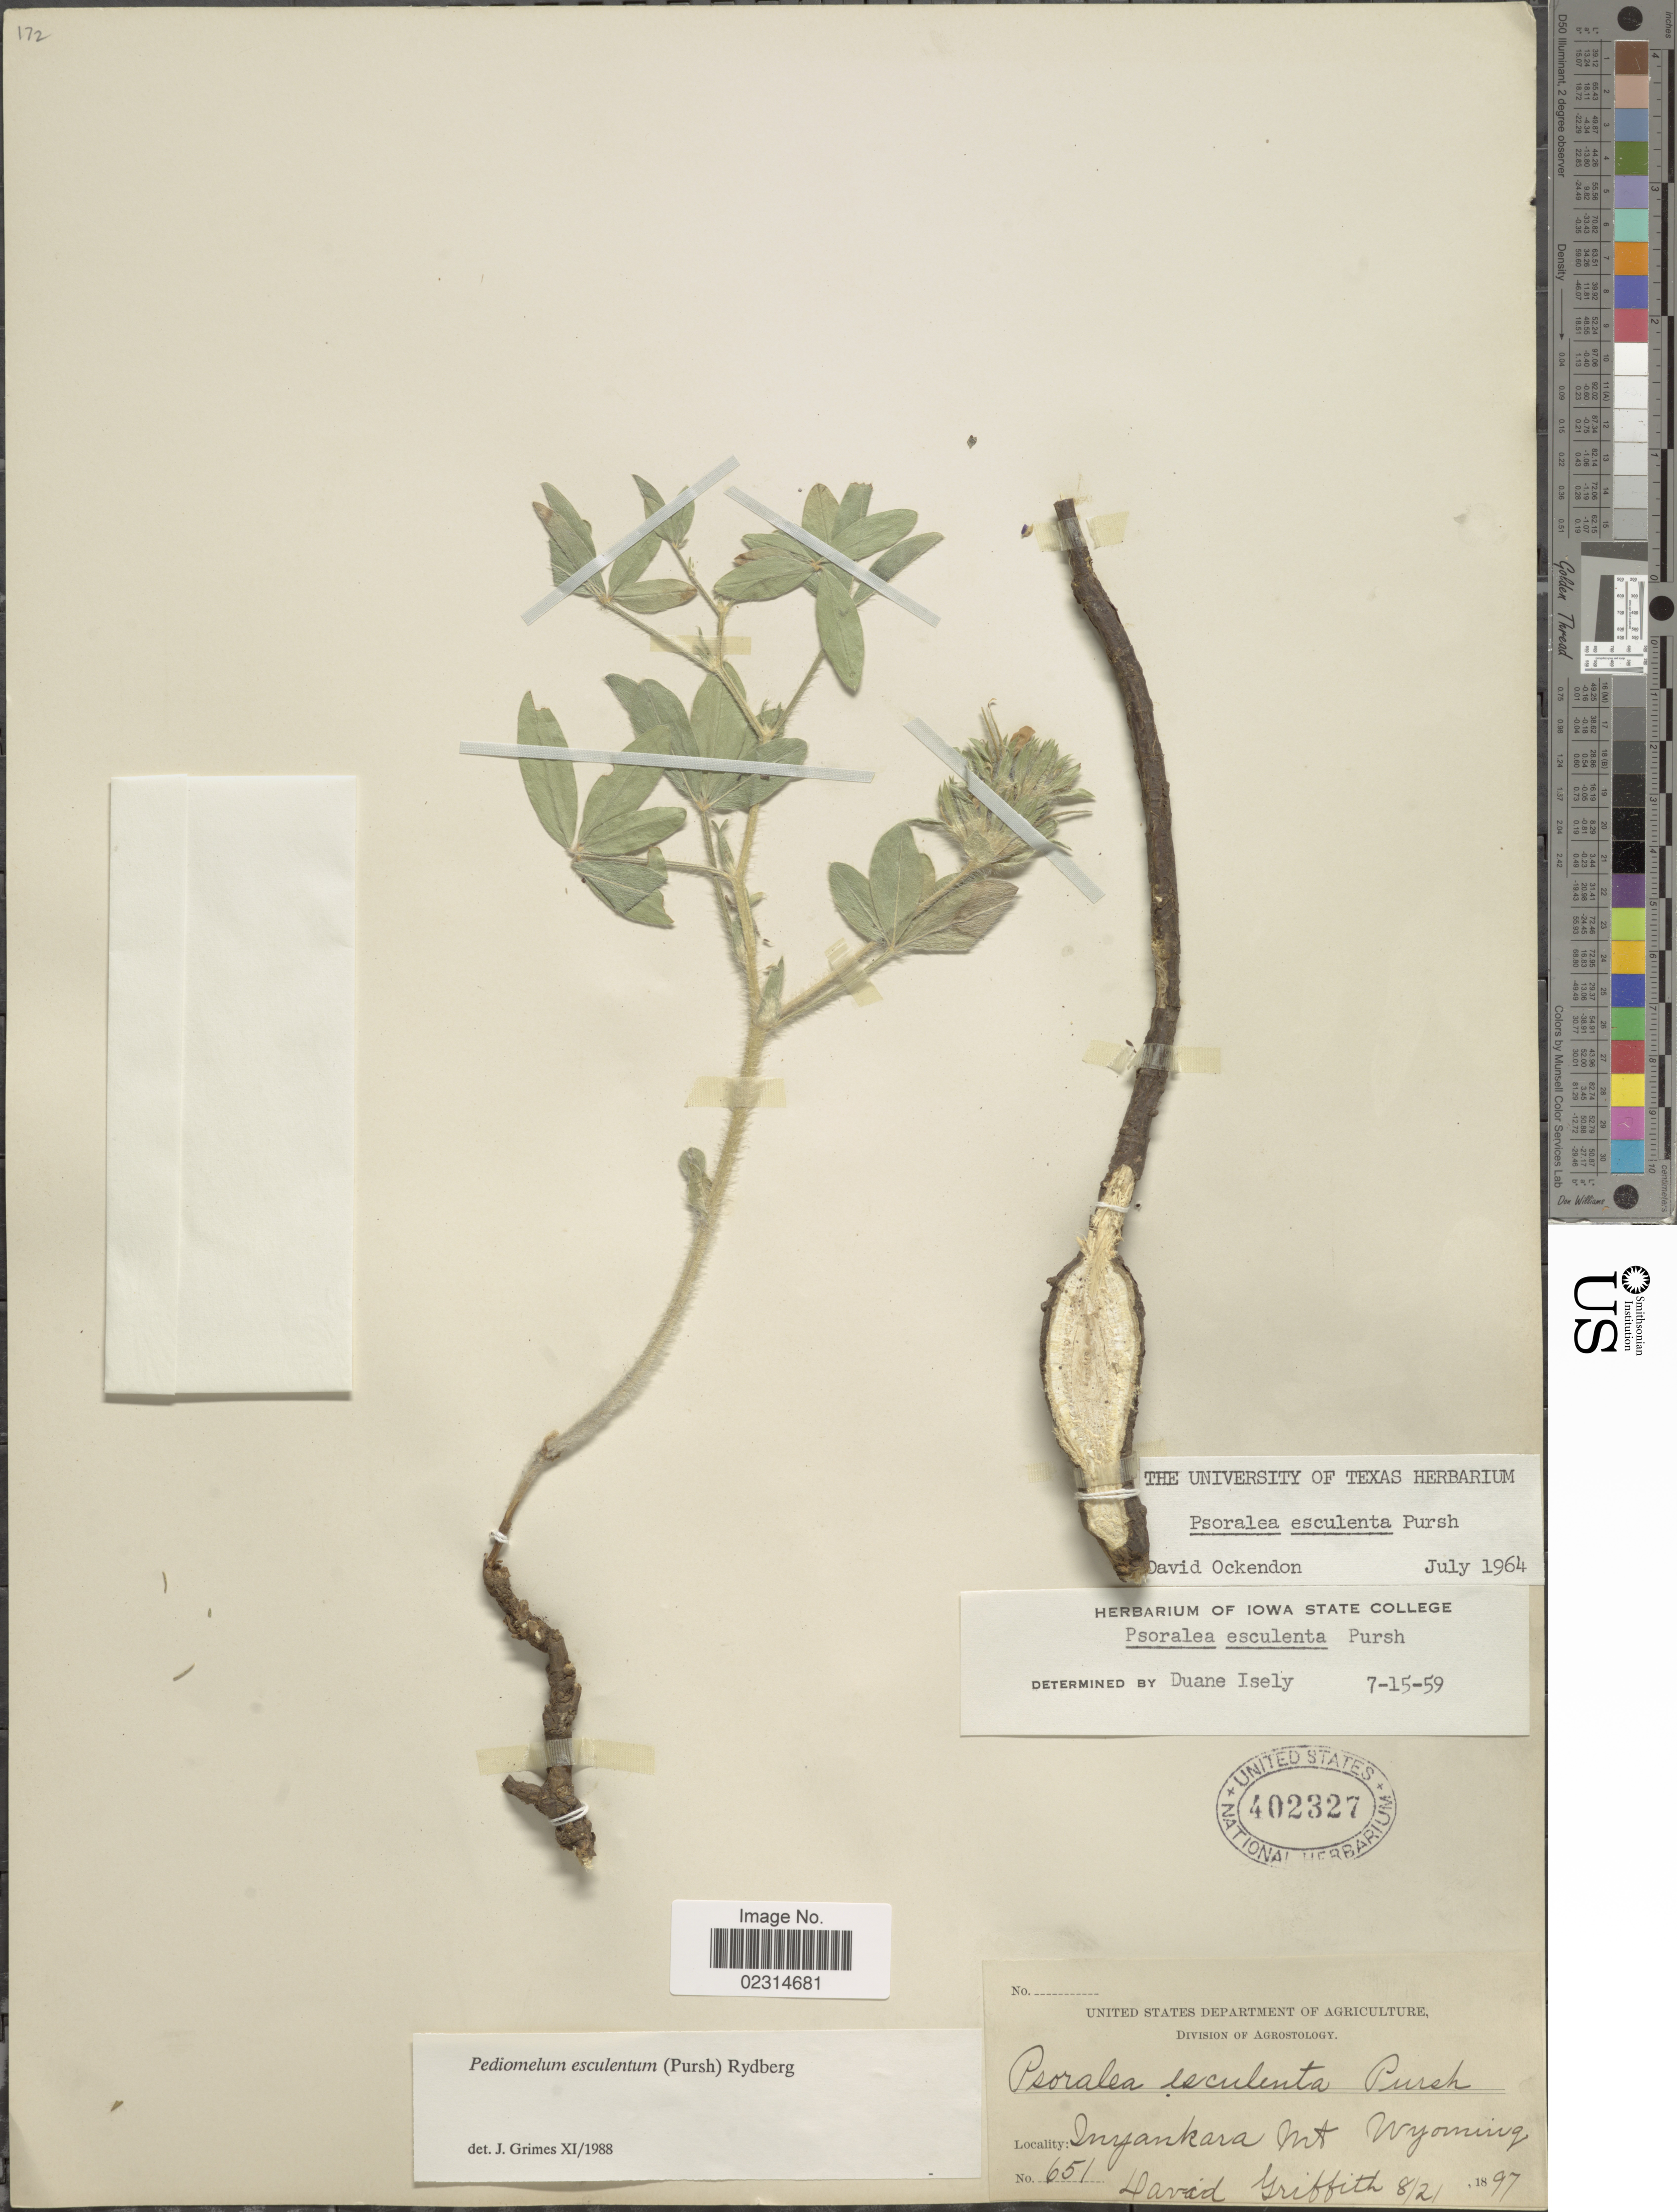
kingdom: Plantae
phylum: Tracheophyta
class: Magnoliopsida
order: Fabales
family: Fabaceae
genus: Pediomelum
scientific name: Pediomelum esculentum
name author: (Pursh) Rydb.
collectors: D. Griffith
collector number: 651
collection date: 1897-08-21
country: United States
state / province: Wyoming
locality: Inyanka Mt.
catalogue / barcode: US 402327